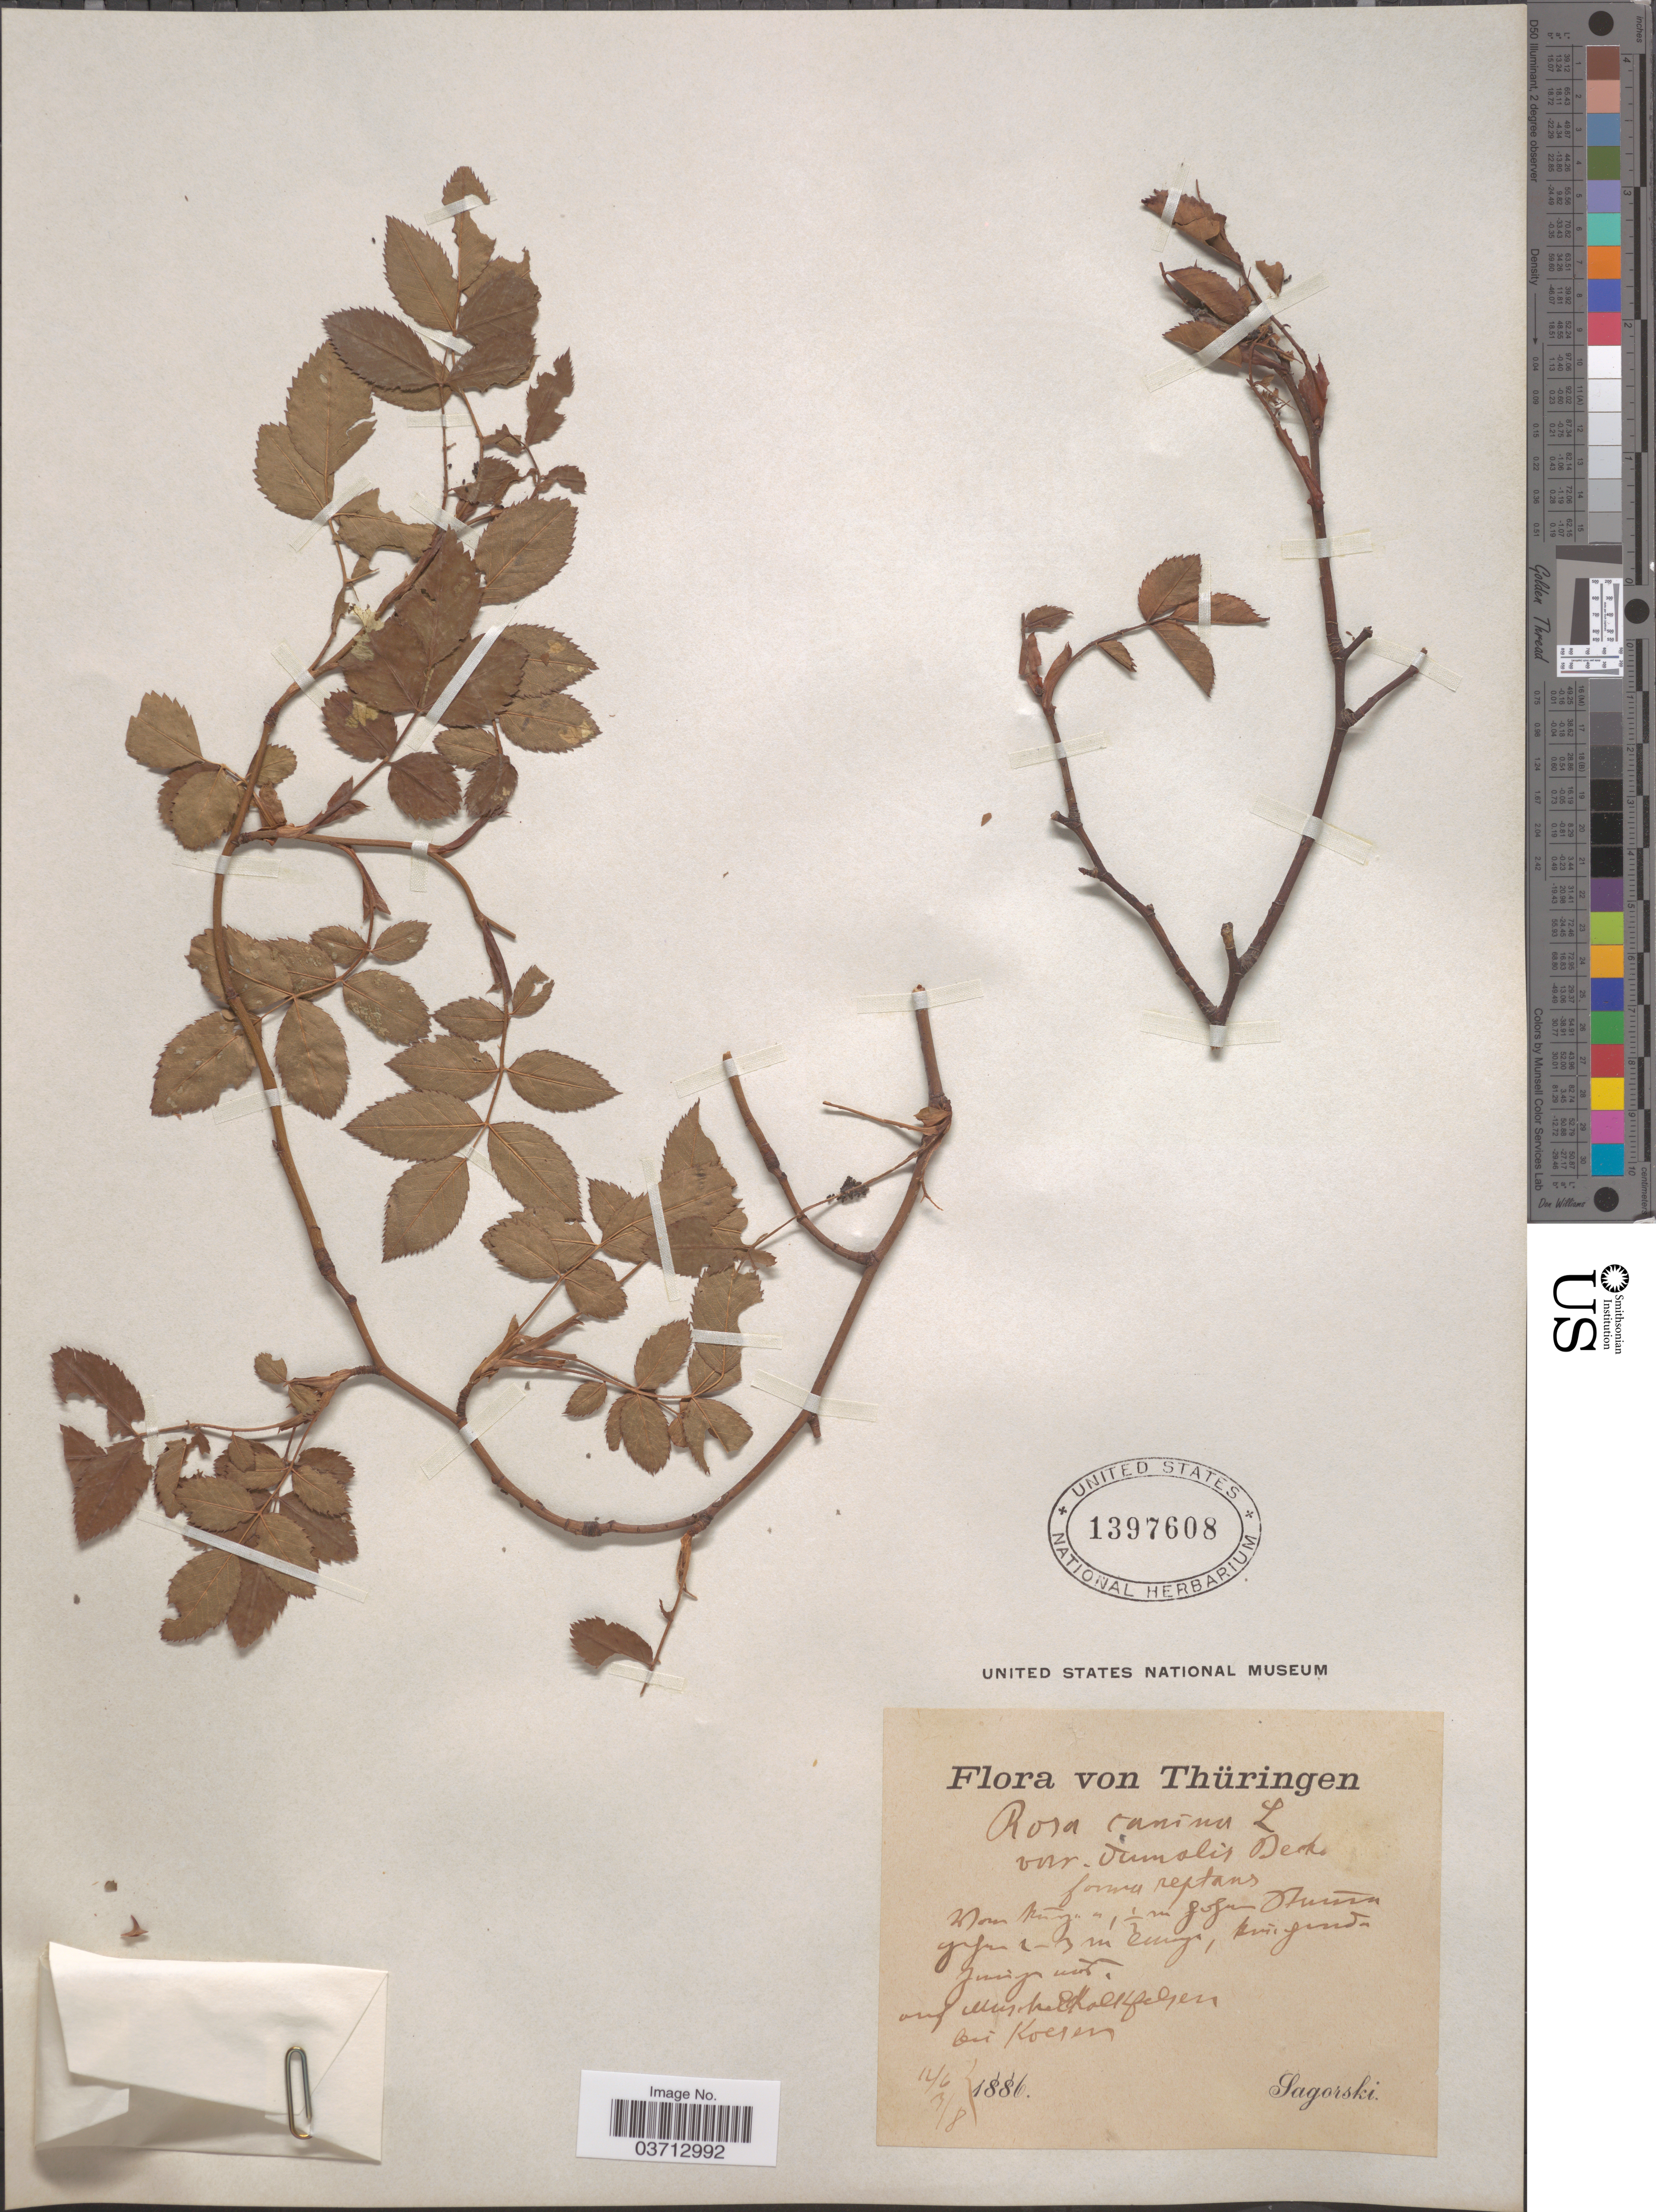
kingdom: Plantae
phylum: Tracheophyta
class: Magnoliopsida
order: Rosales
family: Rosaceae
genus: Rosa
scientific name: Rosa canina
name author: L.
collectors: -. Sagorski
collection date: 1886-06-12/1886-08-03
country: Germany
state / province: Thuringia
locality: Auf Mushelkoelfelsen [interpreted] bei Koesen.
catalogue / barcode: US 1397608